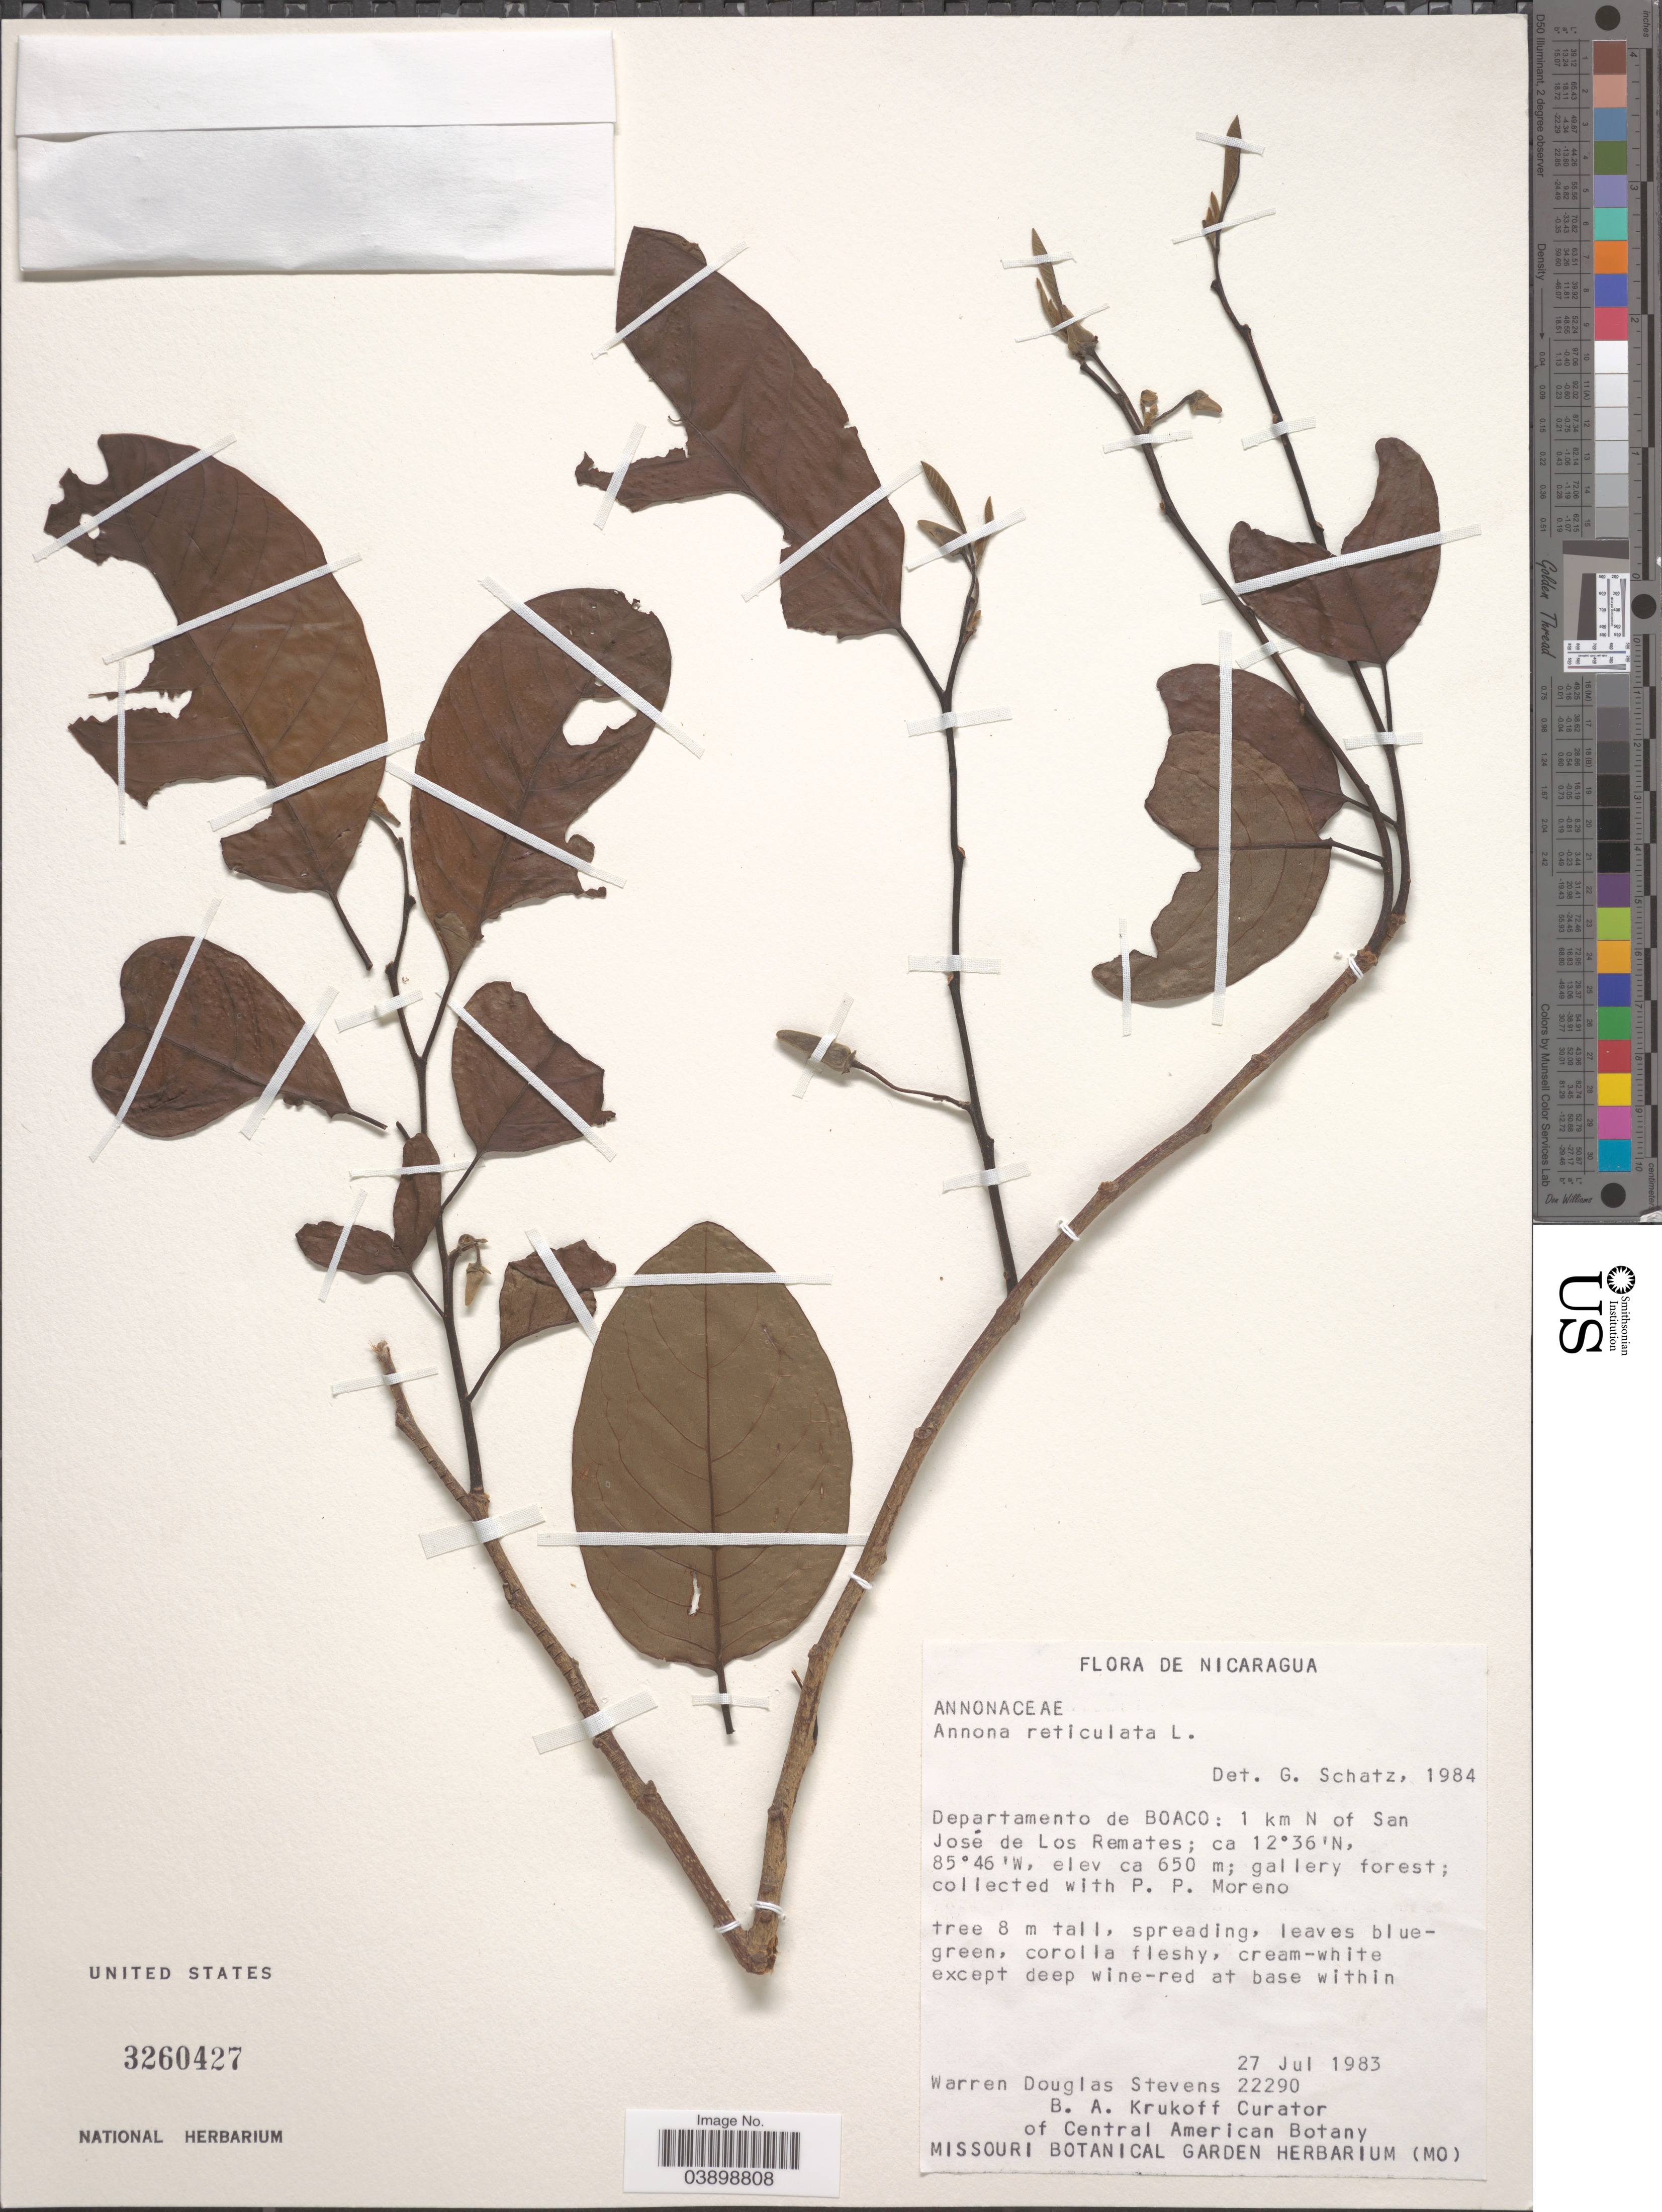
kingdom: Plantae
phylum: Tracheophyta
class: Magnoliopsida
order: Magnoliales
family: Annonaceae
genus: Annona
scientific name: Annona reticulata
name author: L.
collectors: W. D. Stevens & P. Moreno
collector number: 22290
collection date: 1983-07-27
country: Nicaragua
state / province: Boaco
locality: Departamento de Boaco: 1 km N of San José de Los Remates.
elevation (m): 650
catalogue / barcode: US 3260427